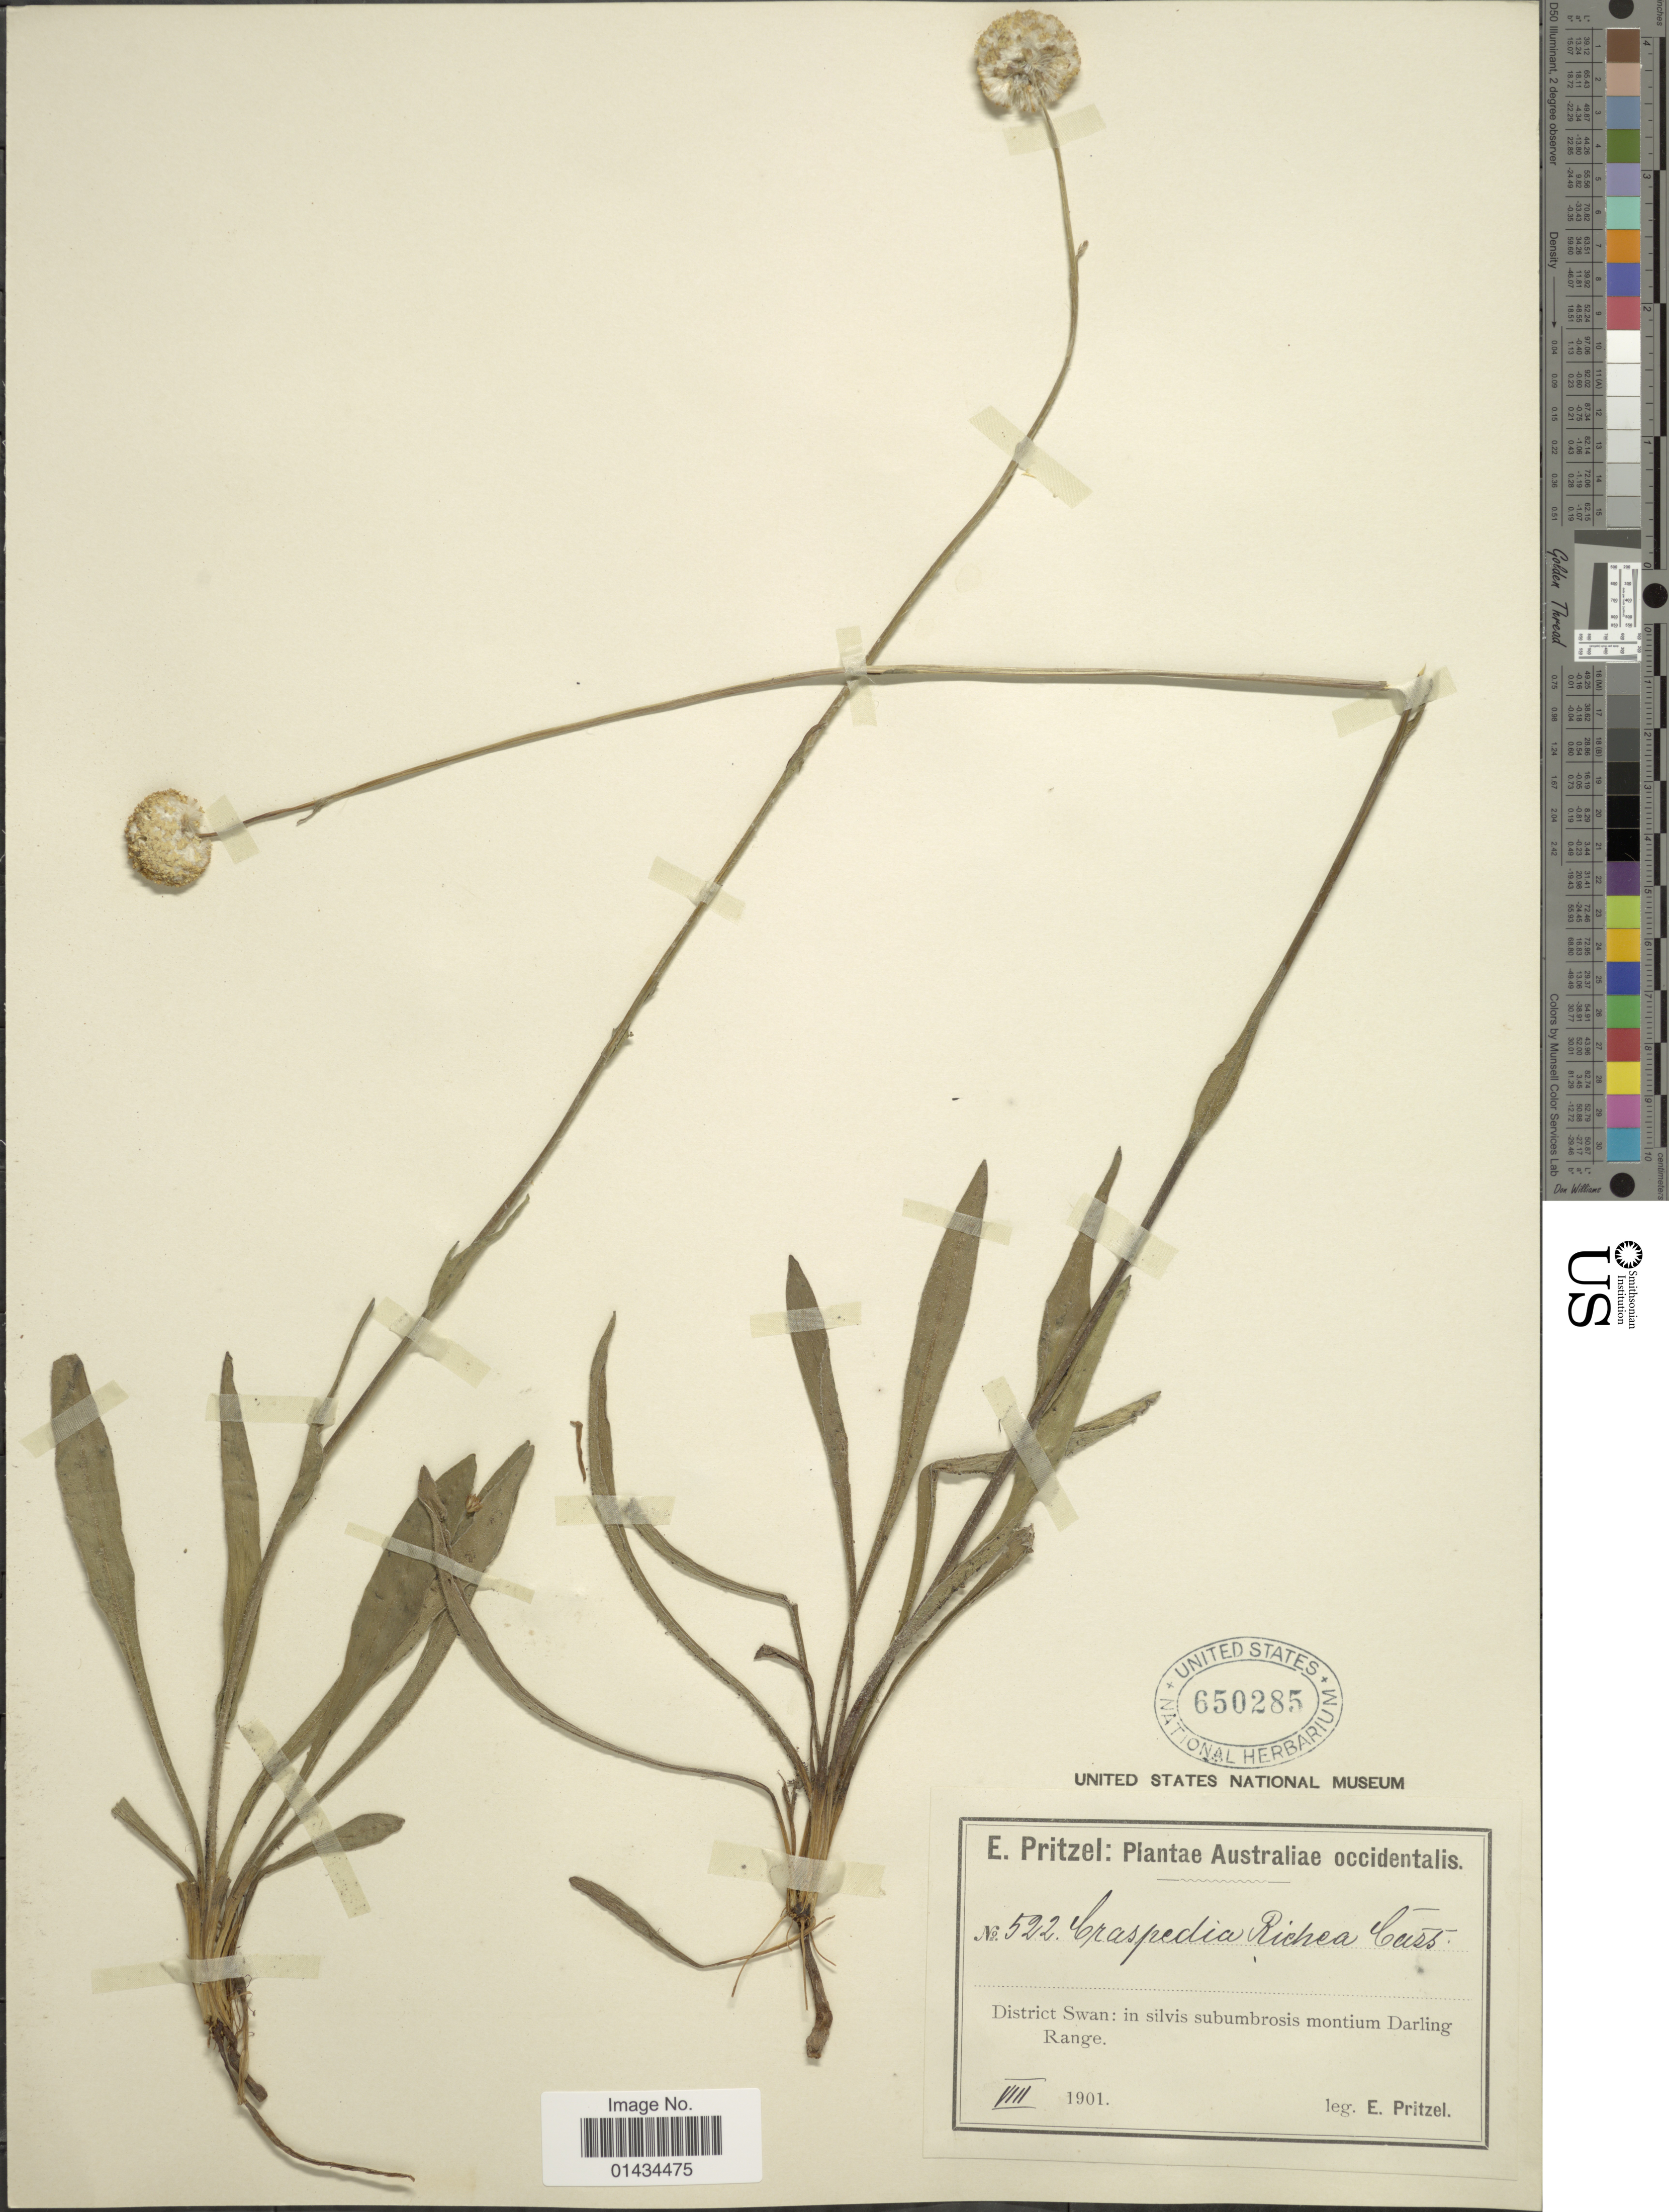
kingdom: Plantae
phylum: Tracheophyta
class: Magnoliopsida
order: Asterales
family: Asteraceae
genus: Craspedia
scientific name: Craspedia uniflora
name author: G. Forst.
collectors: E. G. Pritzel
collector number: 522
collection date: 1901-08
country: Australia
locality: district Swan: in silvis subumbrosis montium Darling Range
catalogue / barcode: US 650285